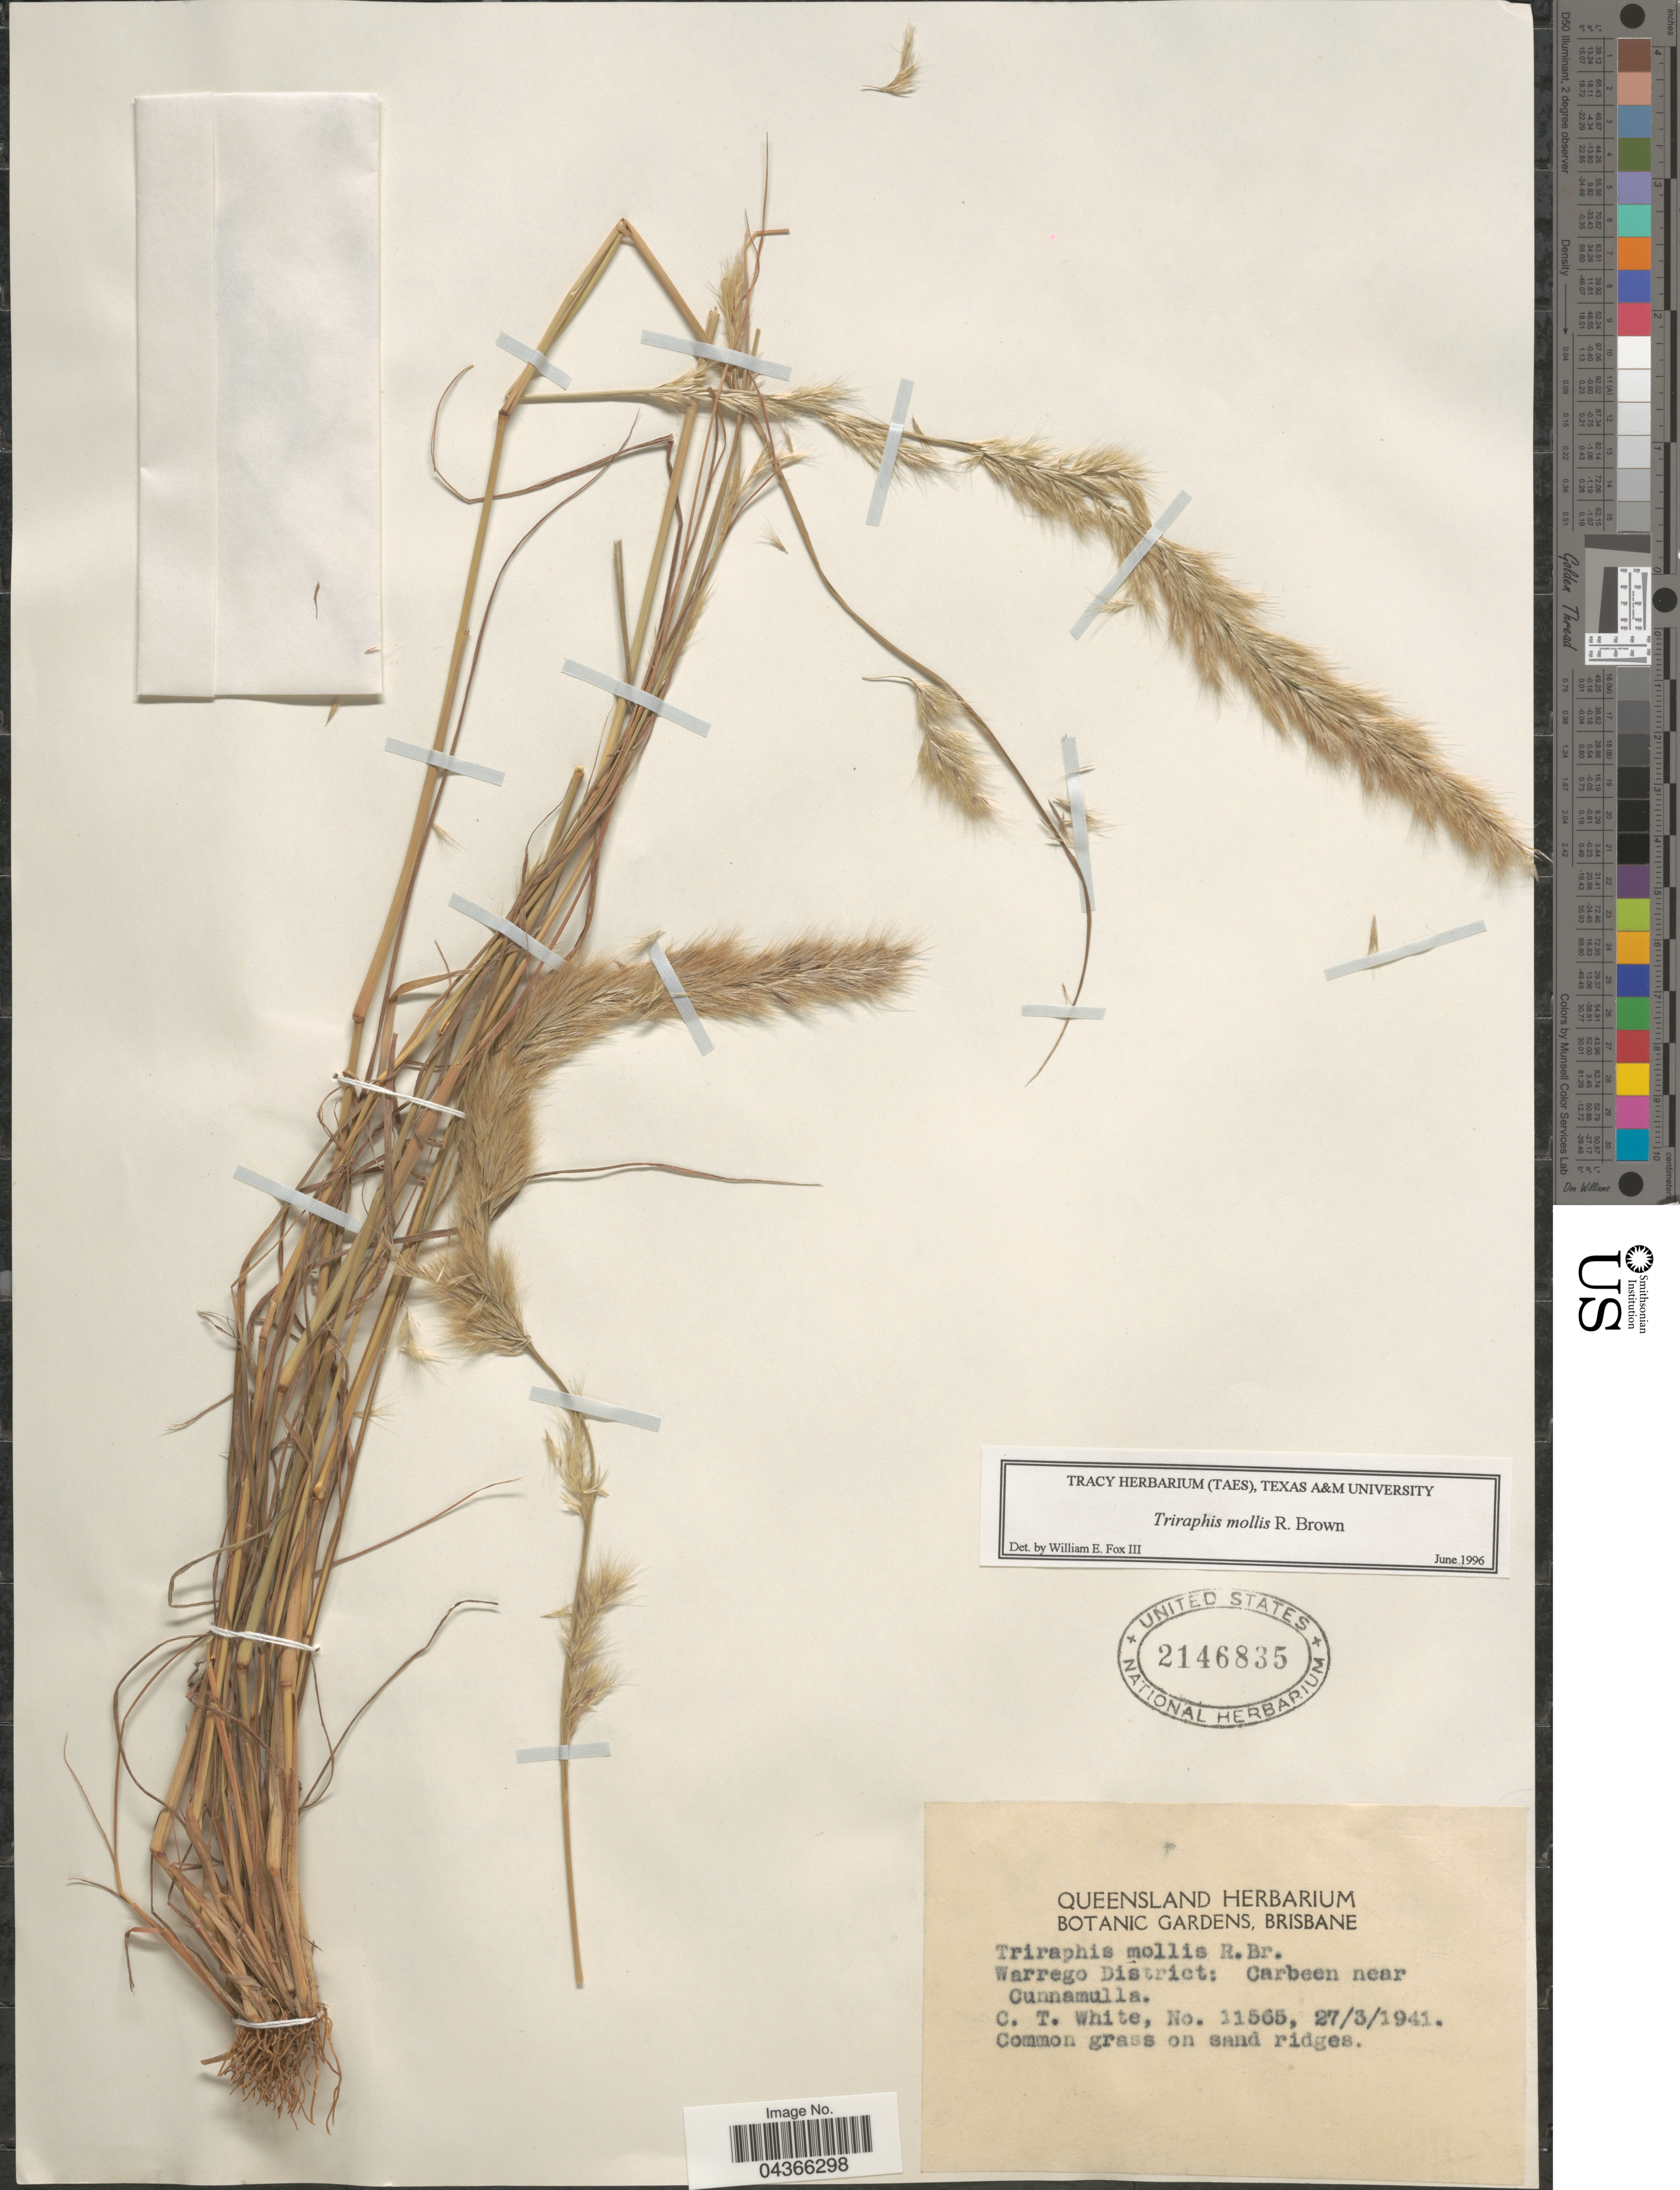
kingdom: Plantae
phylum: Tracheophyta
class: Liliopsida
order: Poales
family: Poaceae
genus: Triraphis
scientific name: Triraphis mollis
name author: R. Br.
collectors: C. T. White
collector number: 11565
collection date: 1941-03-27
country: Australia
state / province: Queensland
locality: Warrego District: Carbeen near Cunnamulla.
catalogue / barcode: US 2146835